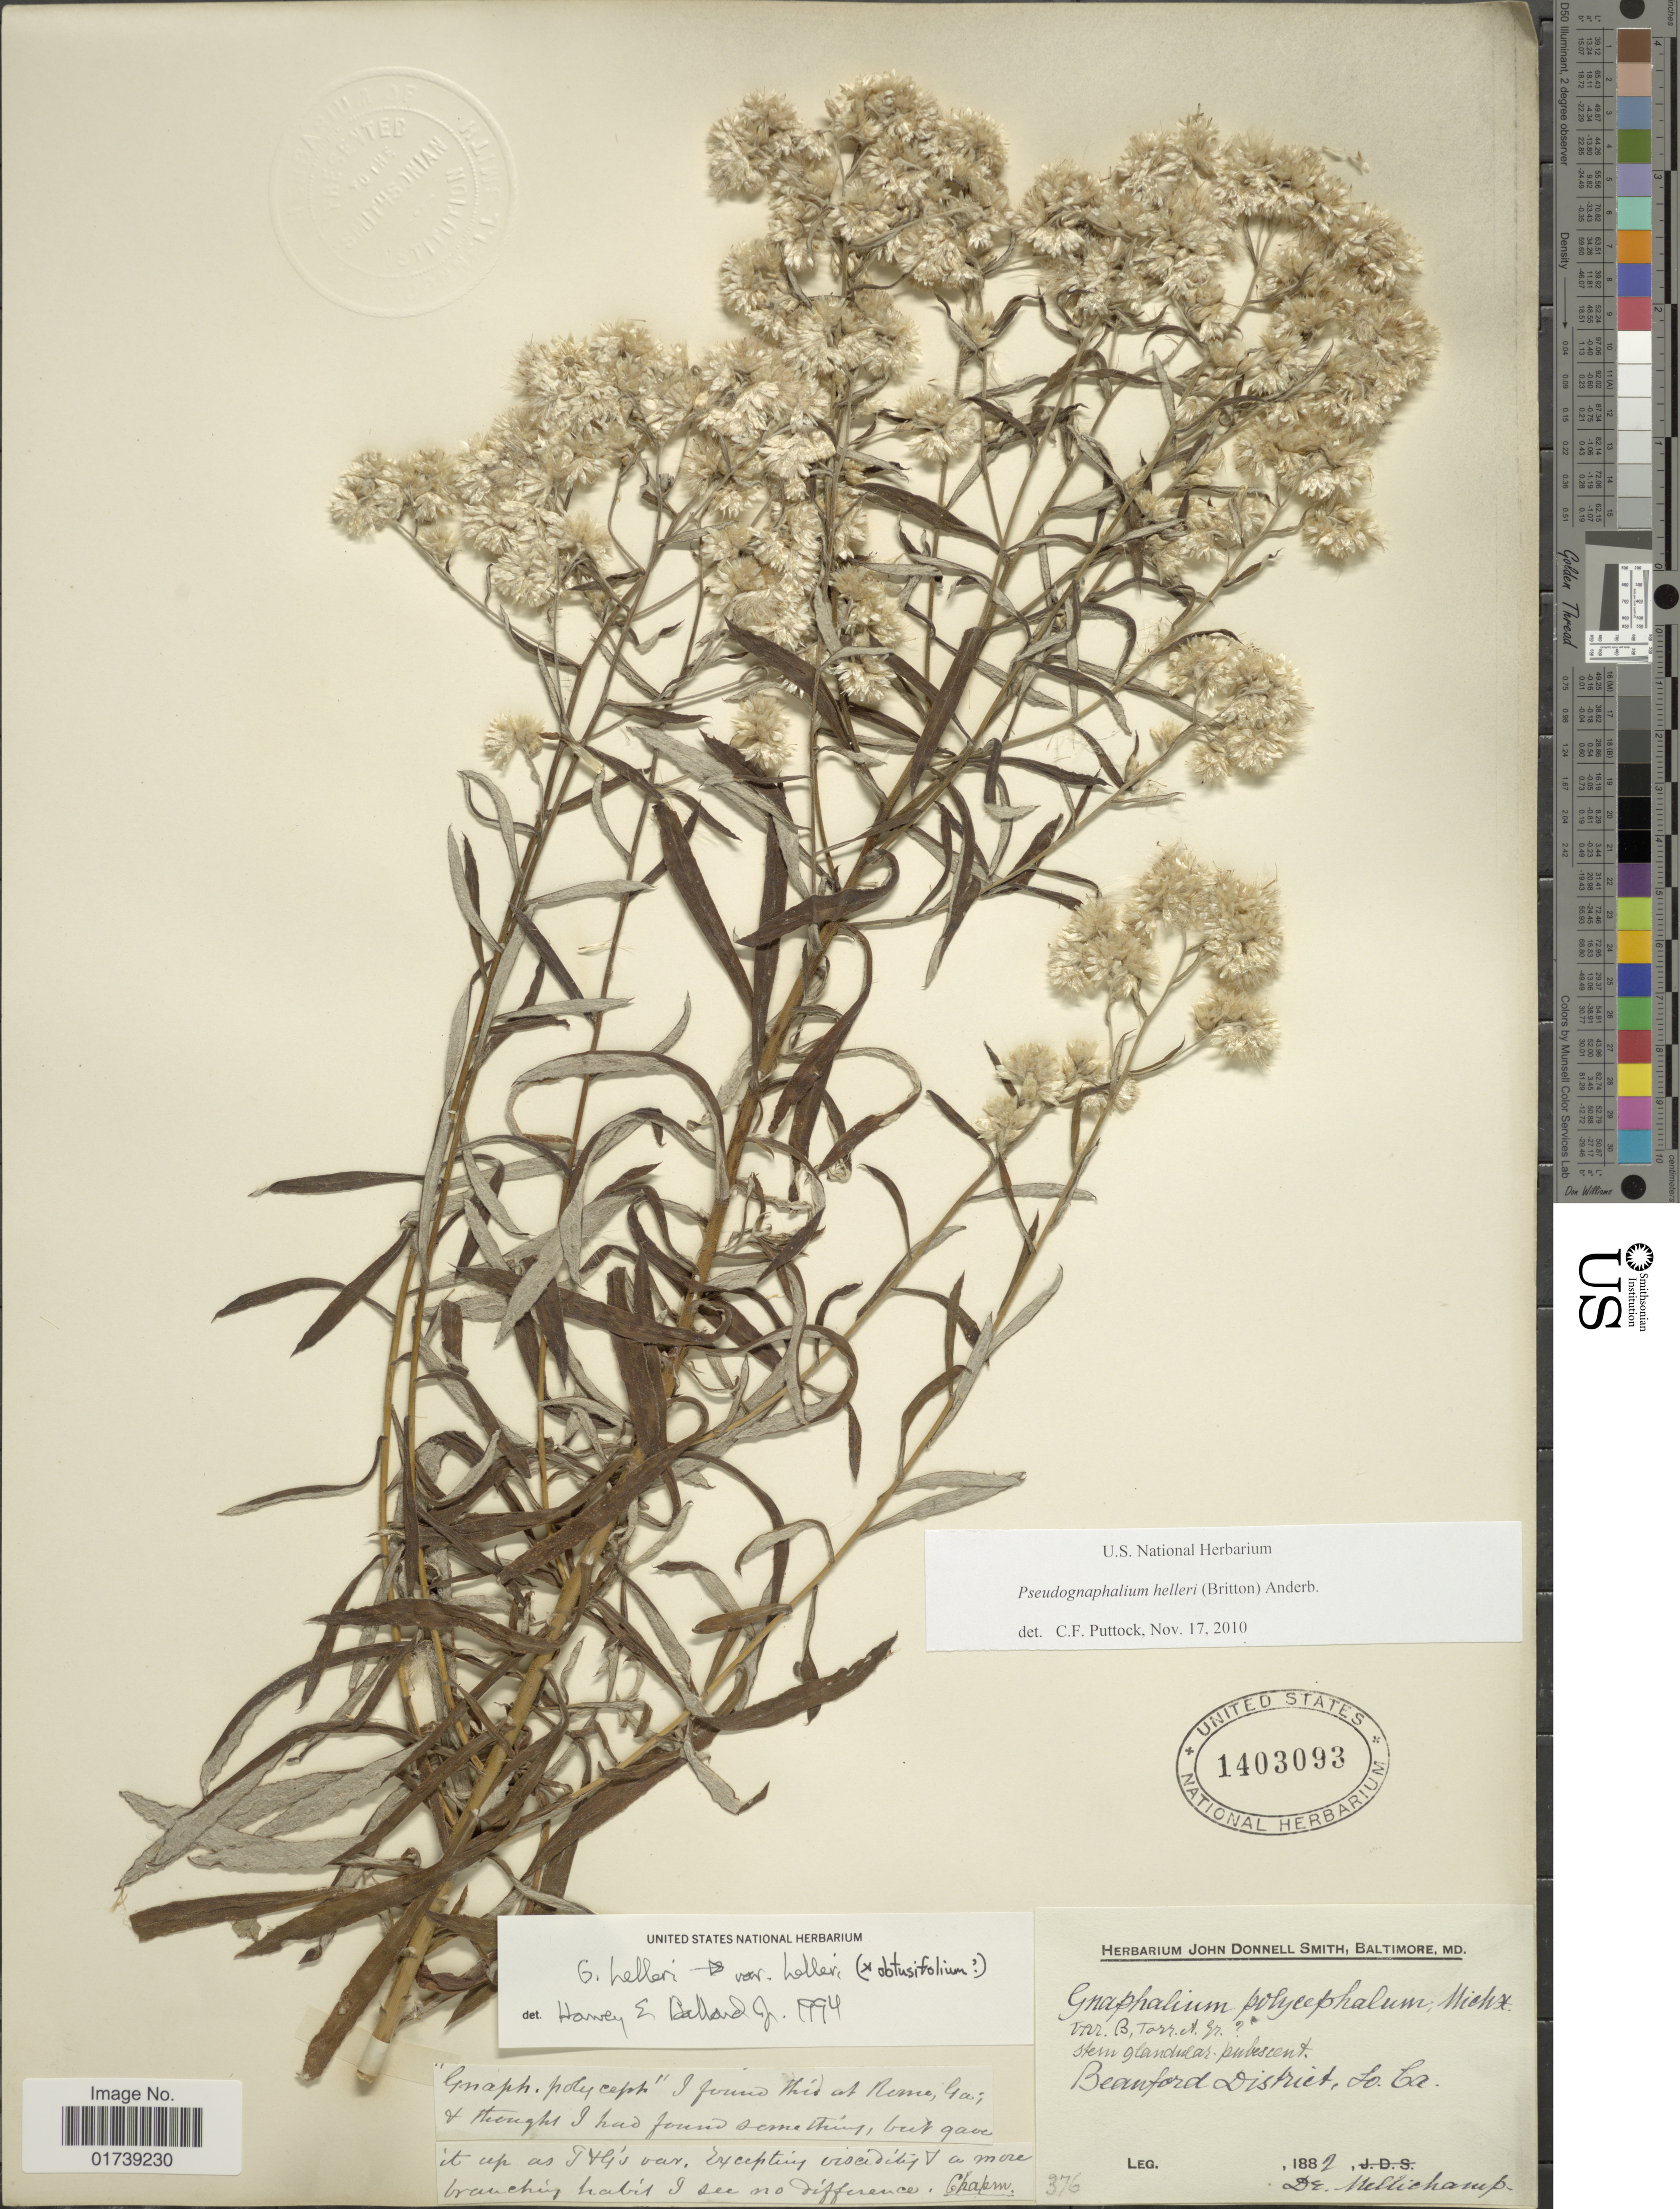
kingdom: Plantae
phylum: Tracheophyta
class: Magnoliopsida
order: Asterales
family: Asteraceae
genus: Pseudognaphalium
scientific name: Pseudognaphalium helleri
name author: (Britton) Anderb.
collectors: -. Mellichamp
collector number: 376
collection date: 1882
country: United States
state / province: South Carolina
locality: Beauford District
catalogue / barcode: US 1403093